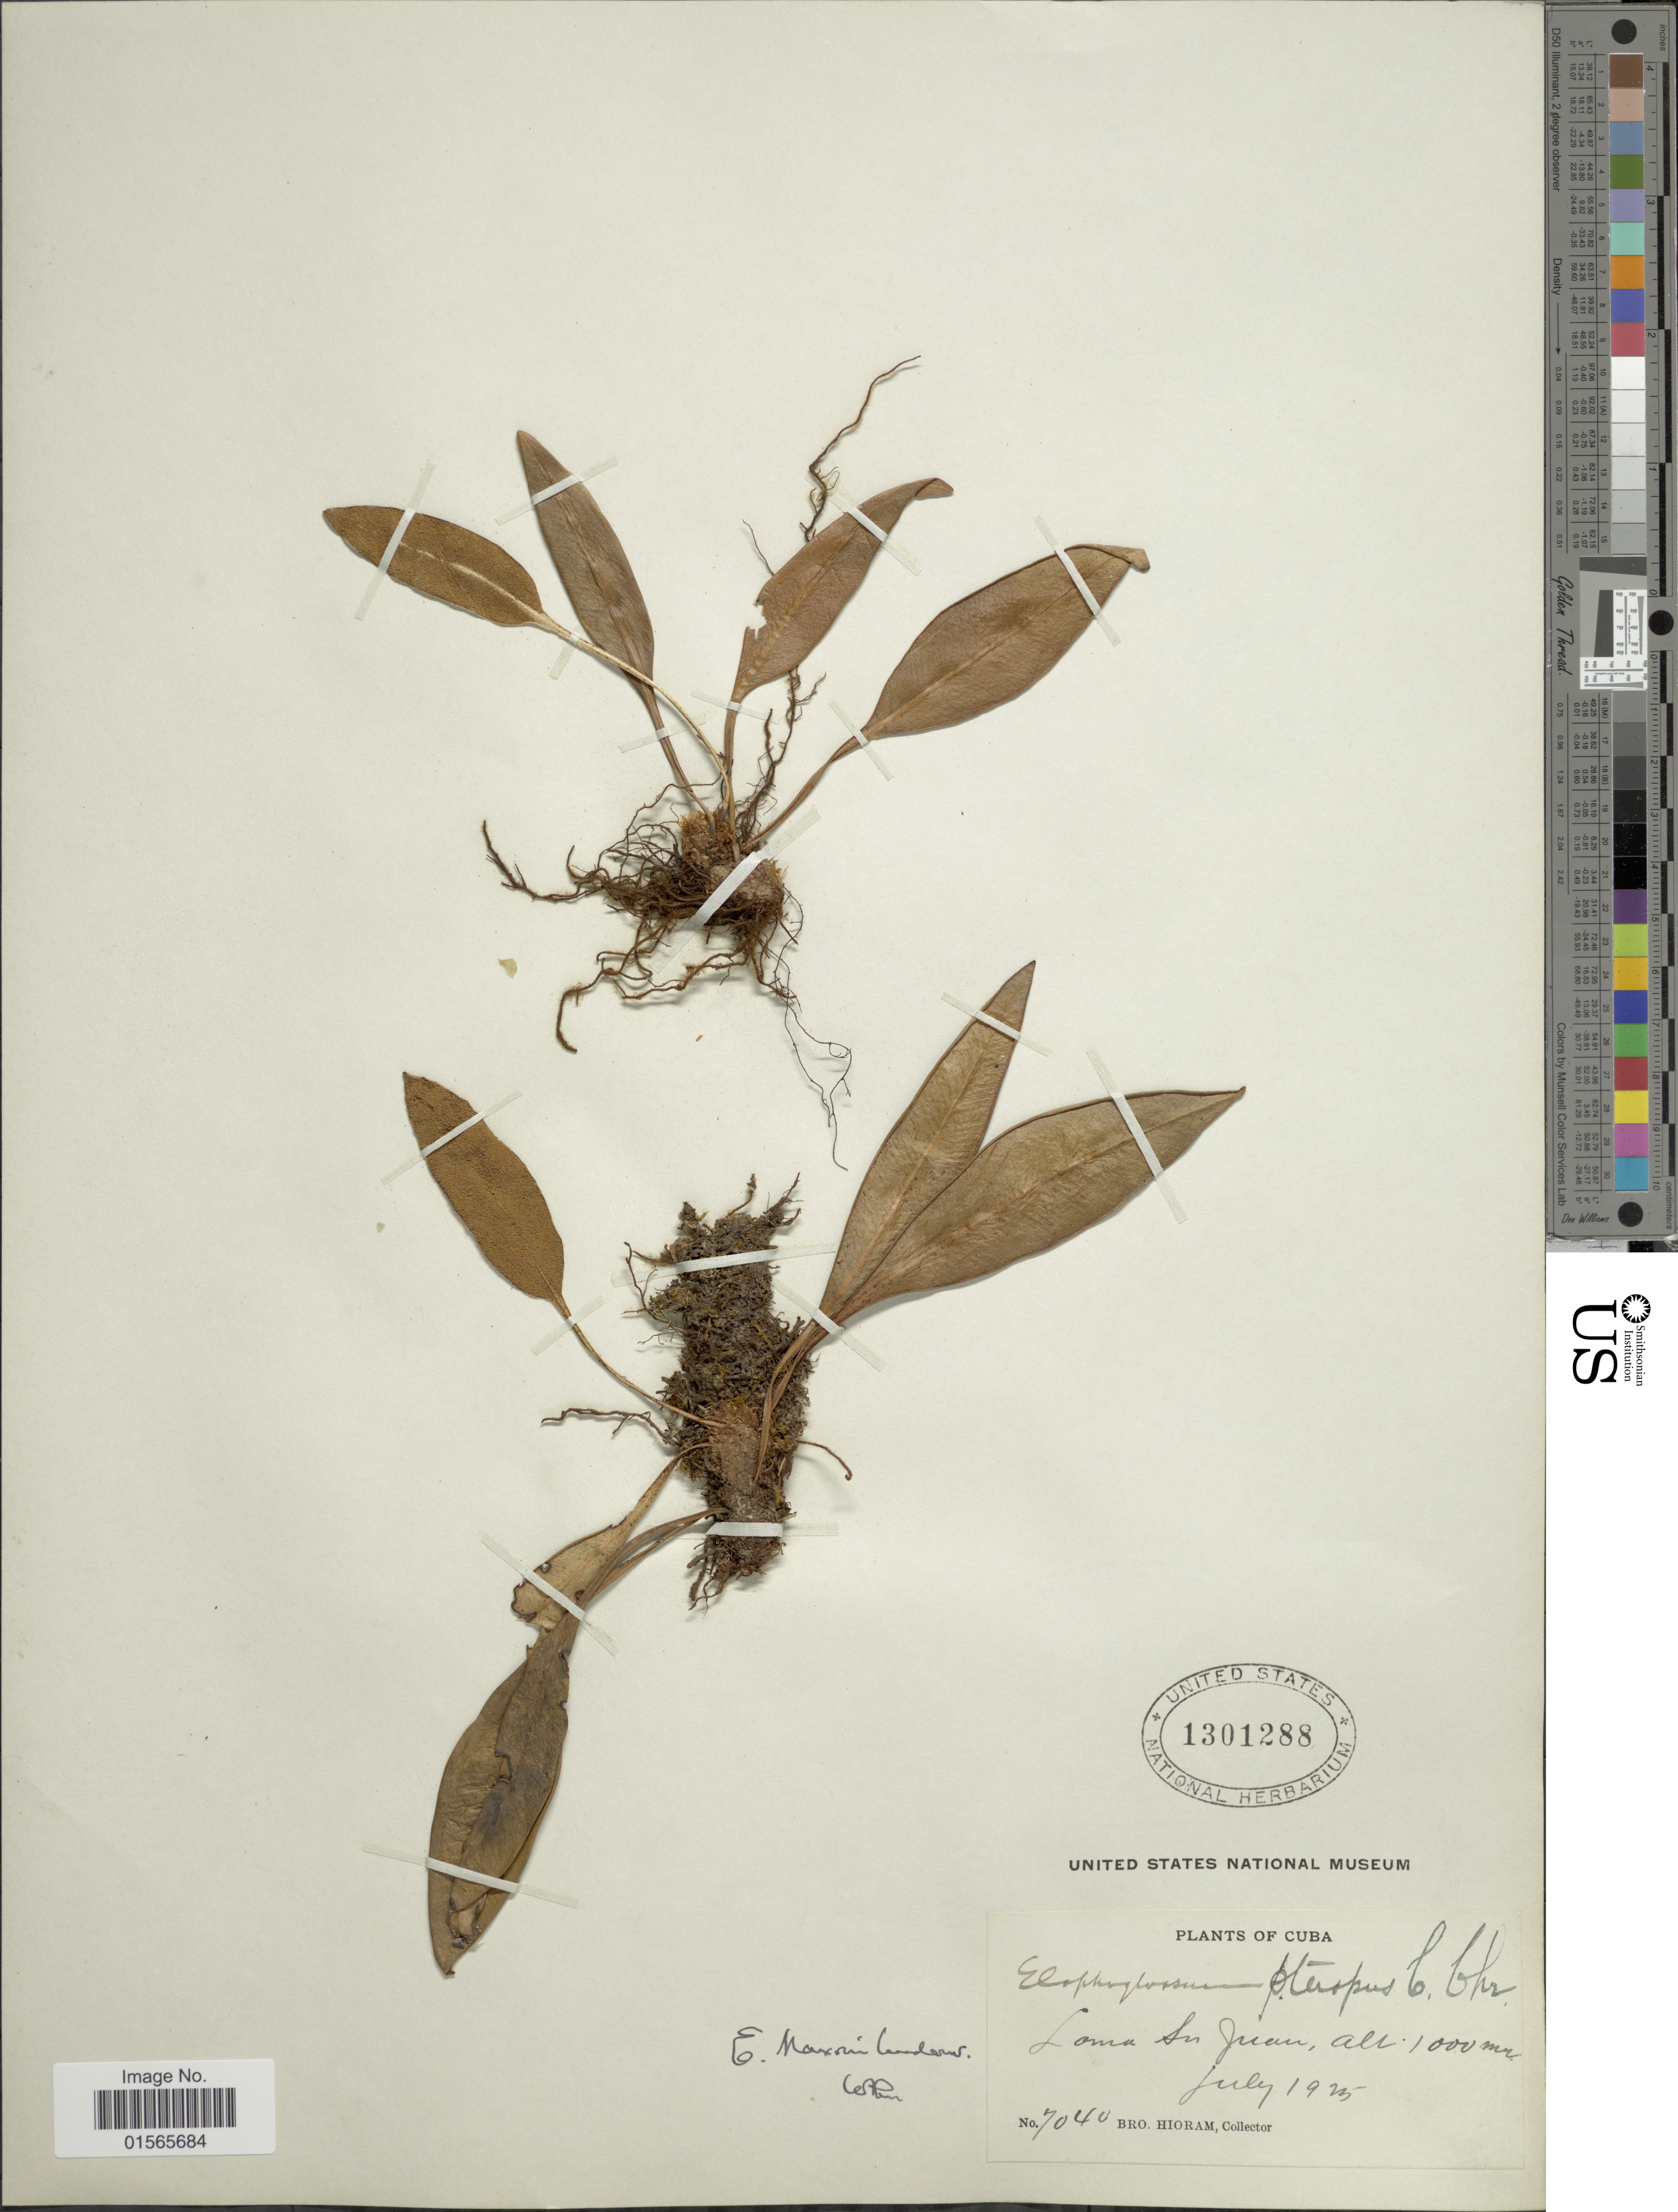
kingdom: Plantae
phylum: Tracheophyta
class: Polypodiopsida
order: Polypodiales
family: Dryopteridaceae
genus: Elaphoglossum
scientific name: Elaphoglossum maxonii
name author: Underw. ex C.V. Morton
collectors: Bro. Hioram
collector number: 7040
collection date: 1925-07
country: Cuba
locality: Loma San Juan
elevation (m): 1000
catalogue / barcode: US 1301288